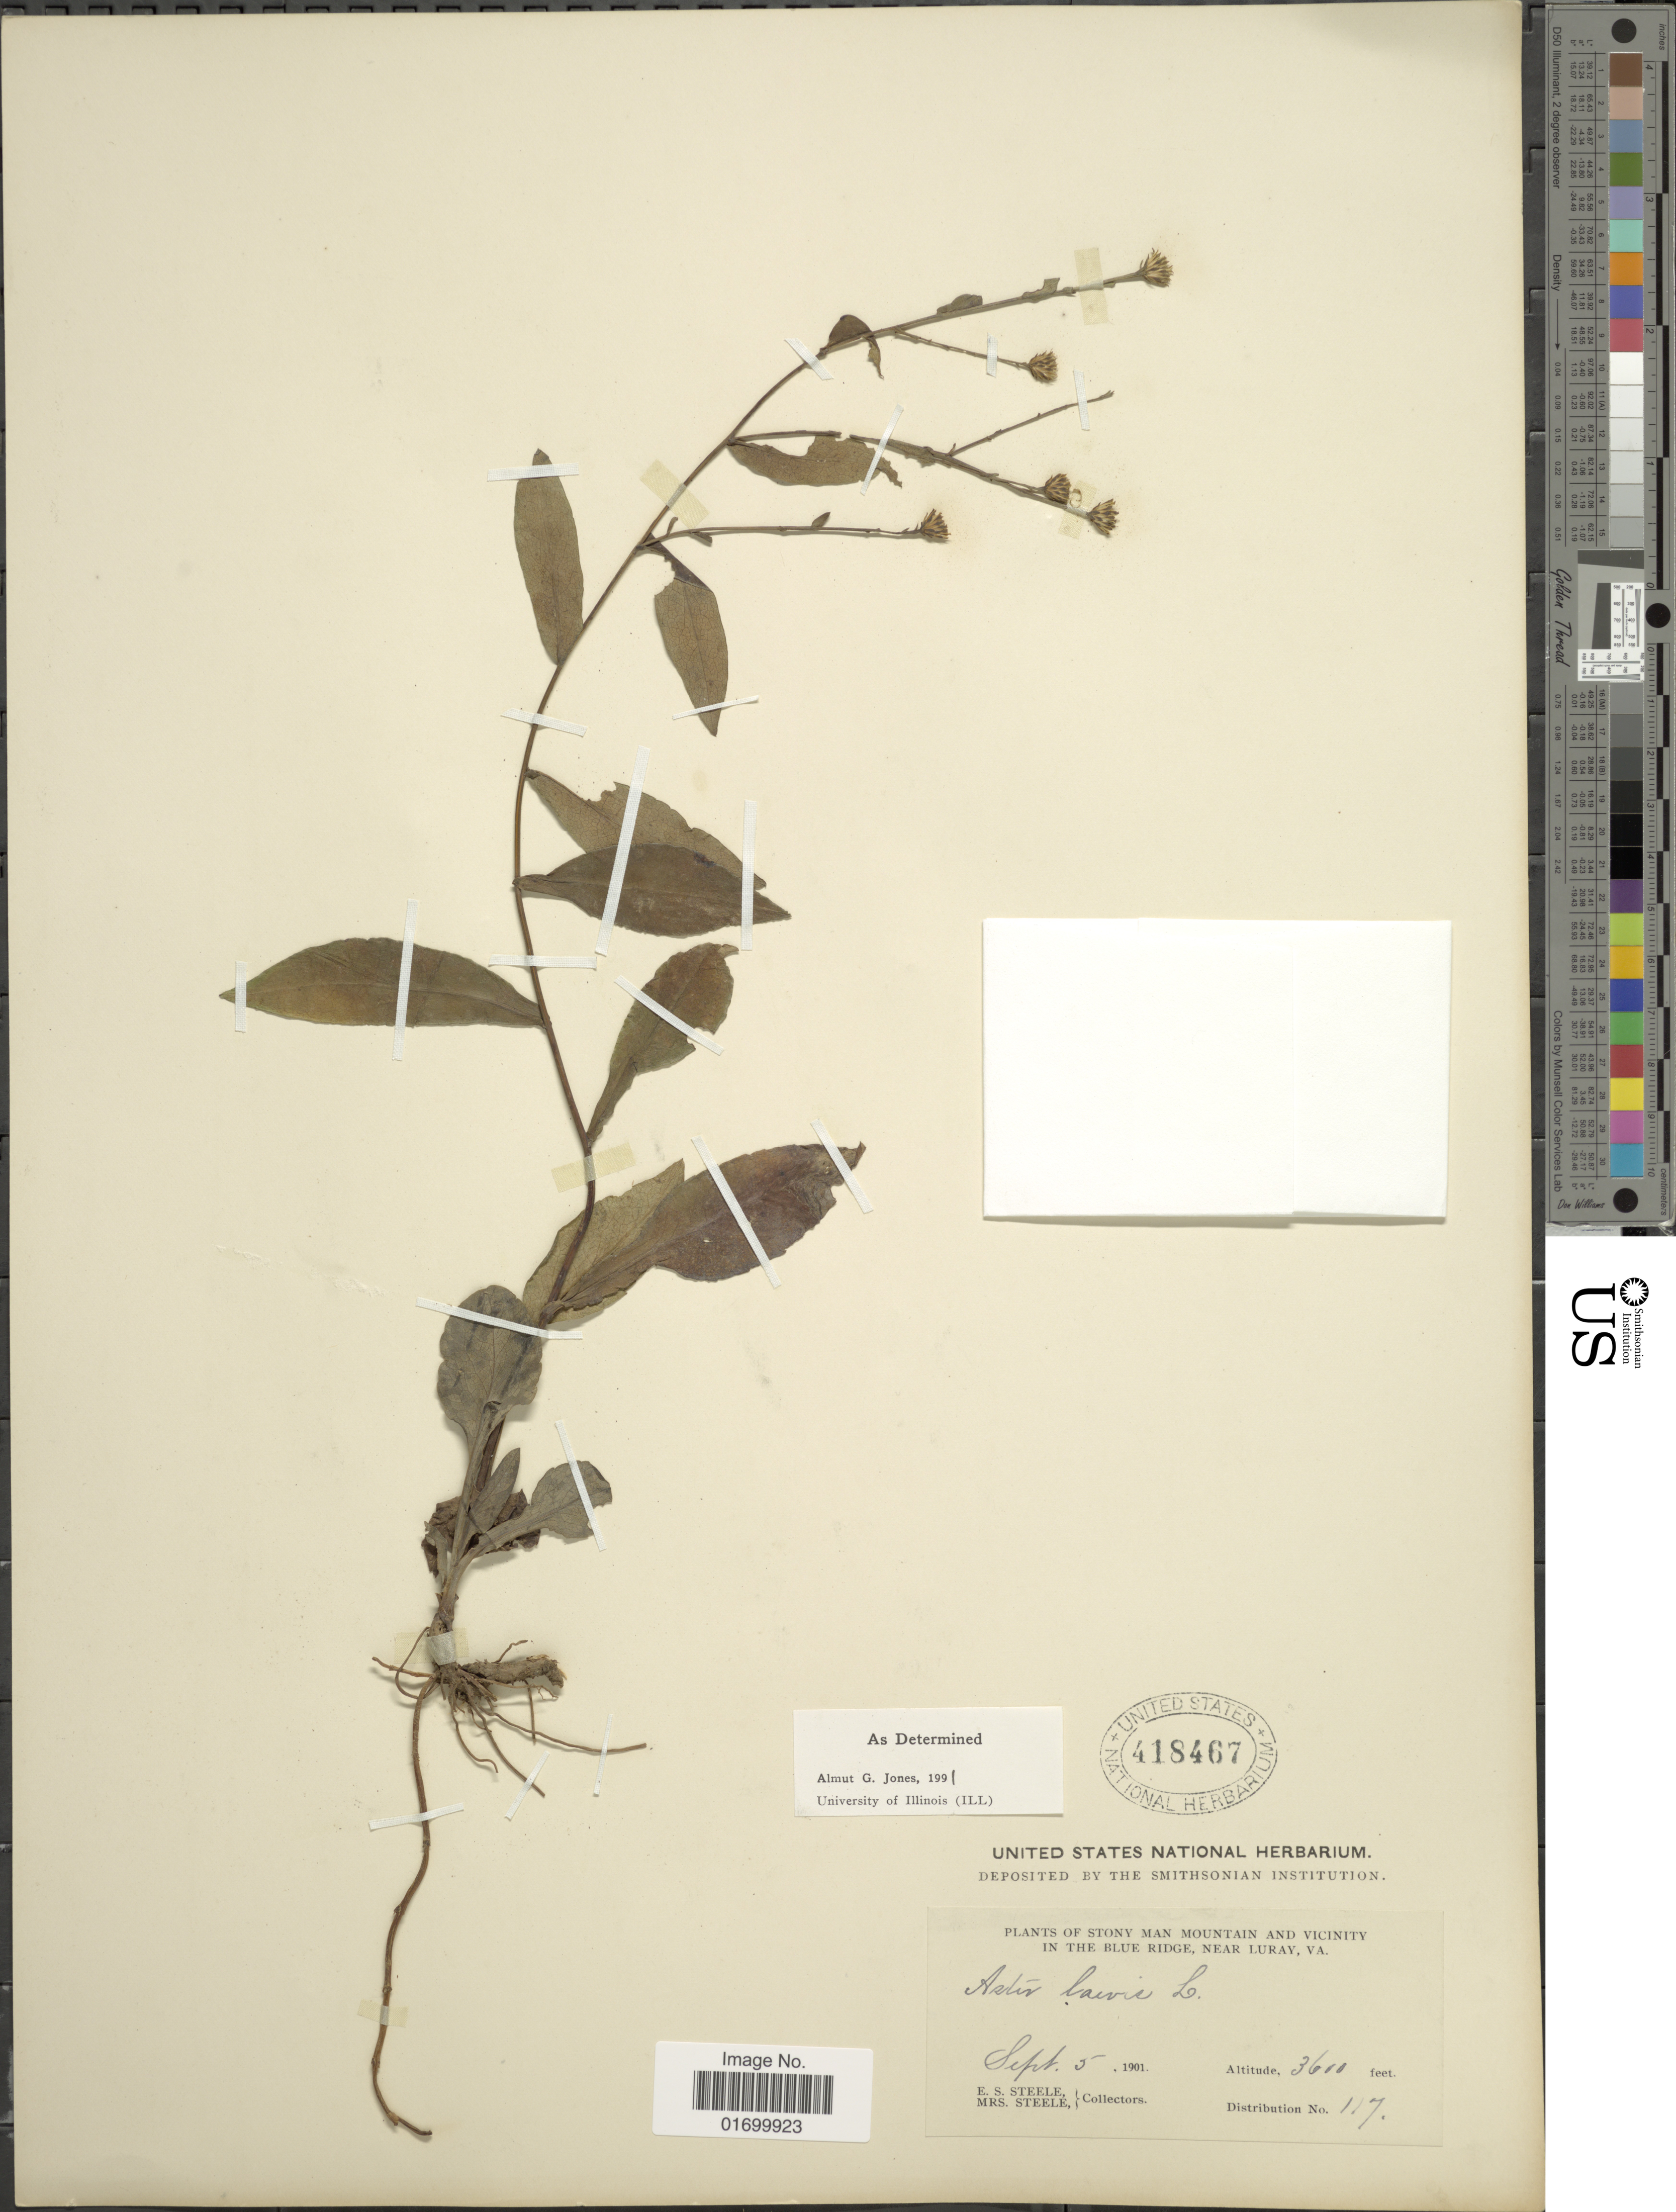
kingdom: Plantae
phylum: Tracheophyta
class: Magnoliopsida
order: Asterales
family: Asteraceae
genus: Symphyotrichum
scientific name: Symphyotrichum laeve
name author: (L.) Á. Löve & D. Löve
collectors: E. Steele & Mrs. E. S. Steele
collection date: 1901-09-05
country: United States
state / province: Virginia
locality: Stony Man Mountain and Vicinity in the Blue Ridge, near Luray, VA.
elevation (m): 1097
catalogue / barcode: US 418467